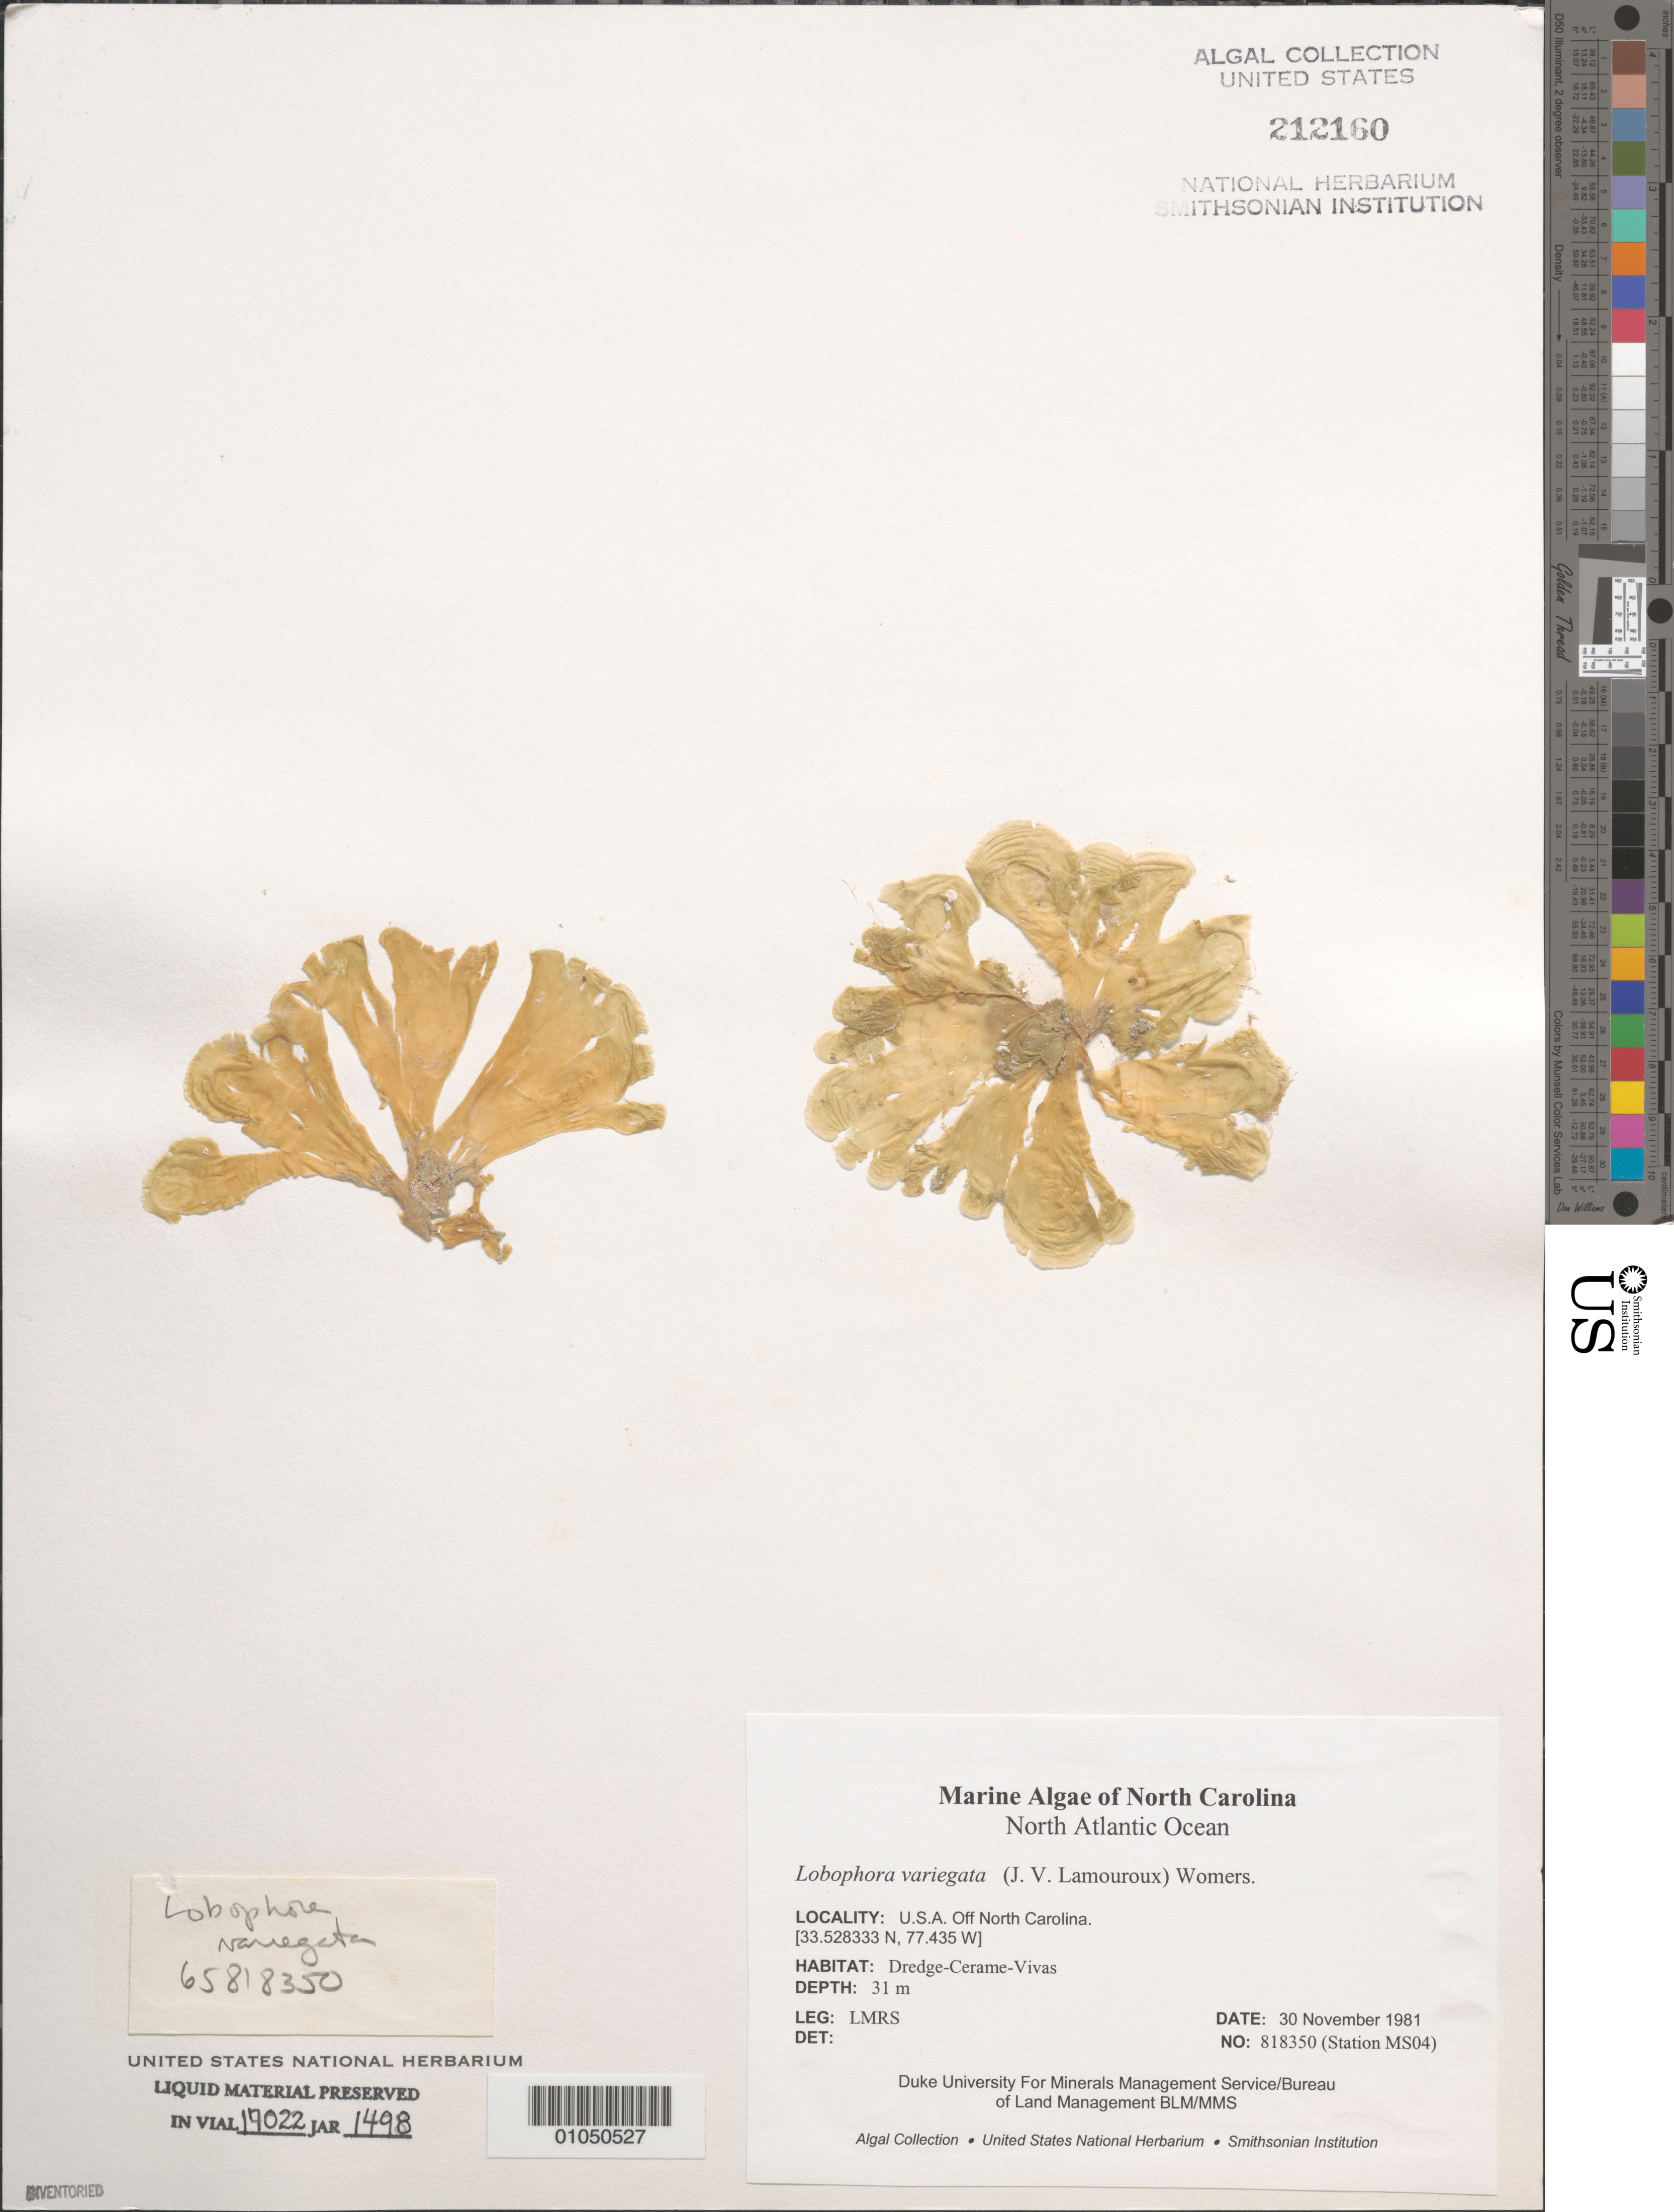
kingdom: Chromista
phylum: Ochrophyta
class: Phaeophyceae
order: Dictyotales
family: Dictyotaceae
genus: Lobophora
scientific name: Lobophora variegata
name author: (J.V.Lamouroux) Womersley & E.C. Oliveira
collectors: LMRS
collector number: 818350 (Station MS04)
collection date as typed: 30 Nov 1981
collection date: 1981-11-30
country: United States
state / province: North Carolina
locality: North Atlantic Ocean off North Carolina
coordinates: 33.528333 N, 77.435 W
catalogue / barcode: US 212160